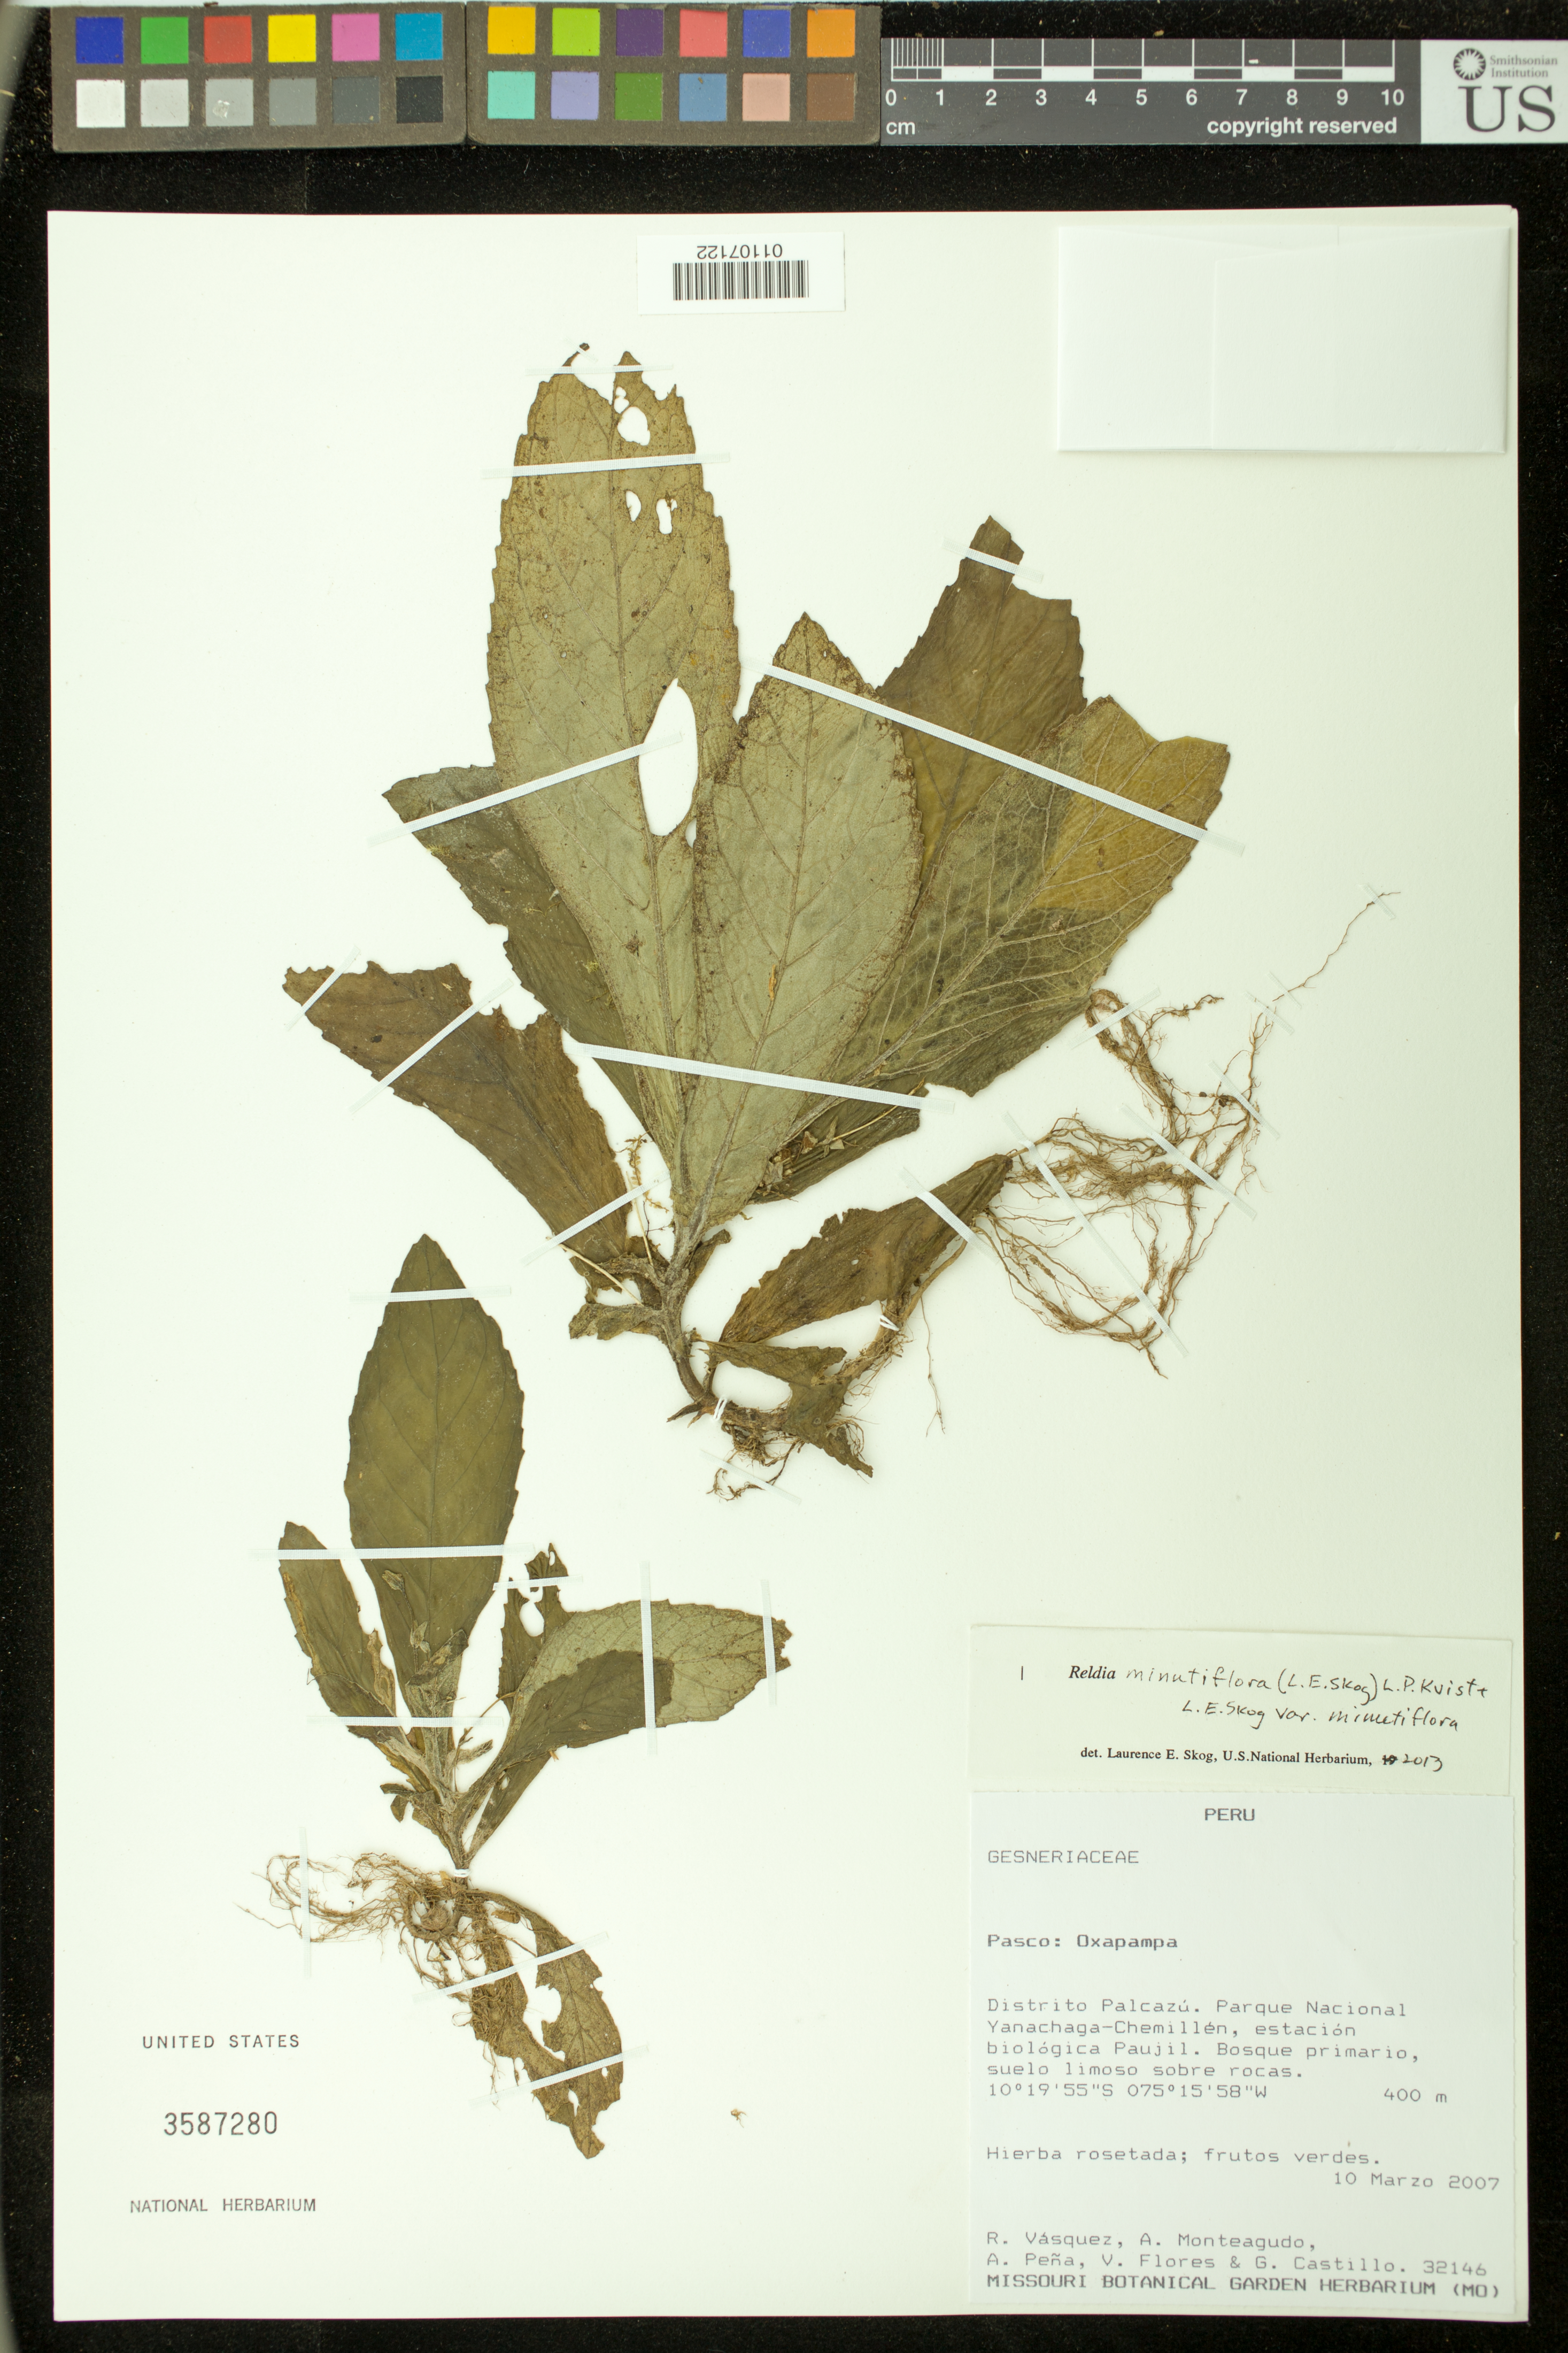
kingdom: Plantae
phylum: Tracheophyta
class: Magnoliopsida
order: Lamiales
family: Gesneriaceae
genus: Reldia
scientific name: Reldia minutiflora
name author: (L.E. Skog) L.P. Kvist & L.E. Skog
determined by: Skog, Laurence E.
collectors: R. Vásquez, A. Monteagudo, A. Pena, J. Mateo, V. Flores & G. Castillo C.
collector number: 32146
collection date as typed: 10 Mar 2007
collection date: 2007-03-10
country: Peru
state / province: Pasco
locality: Oxapampa: Distrito Palcazu. Parque Nacional Yanachaga-Chemillen, estacion biologica Paujil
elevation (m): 400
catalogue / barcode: US 3587280